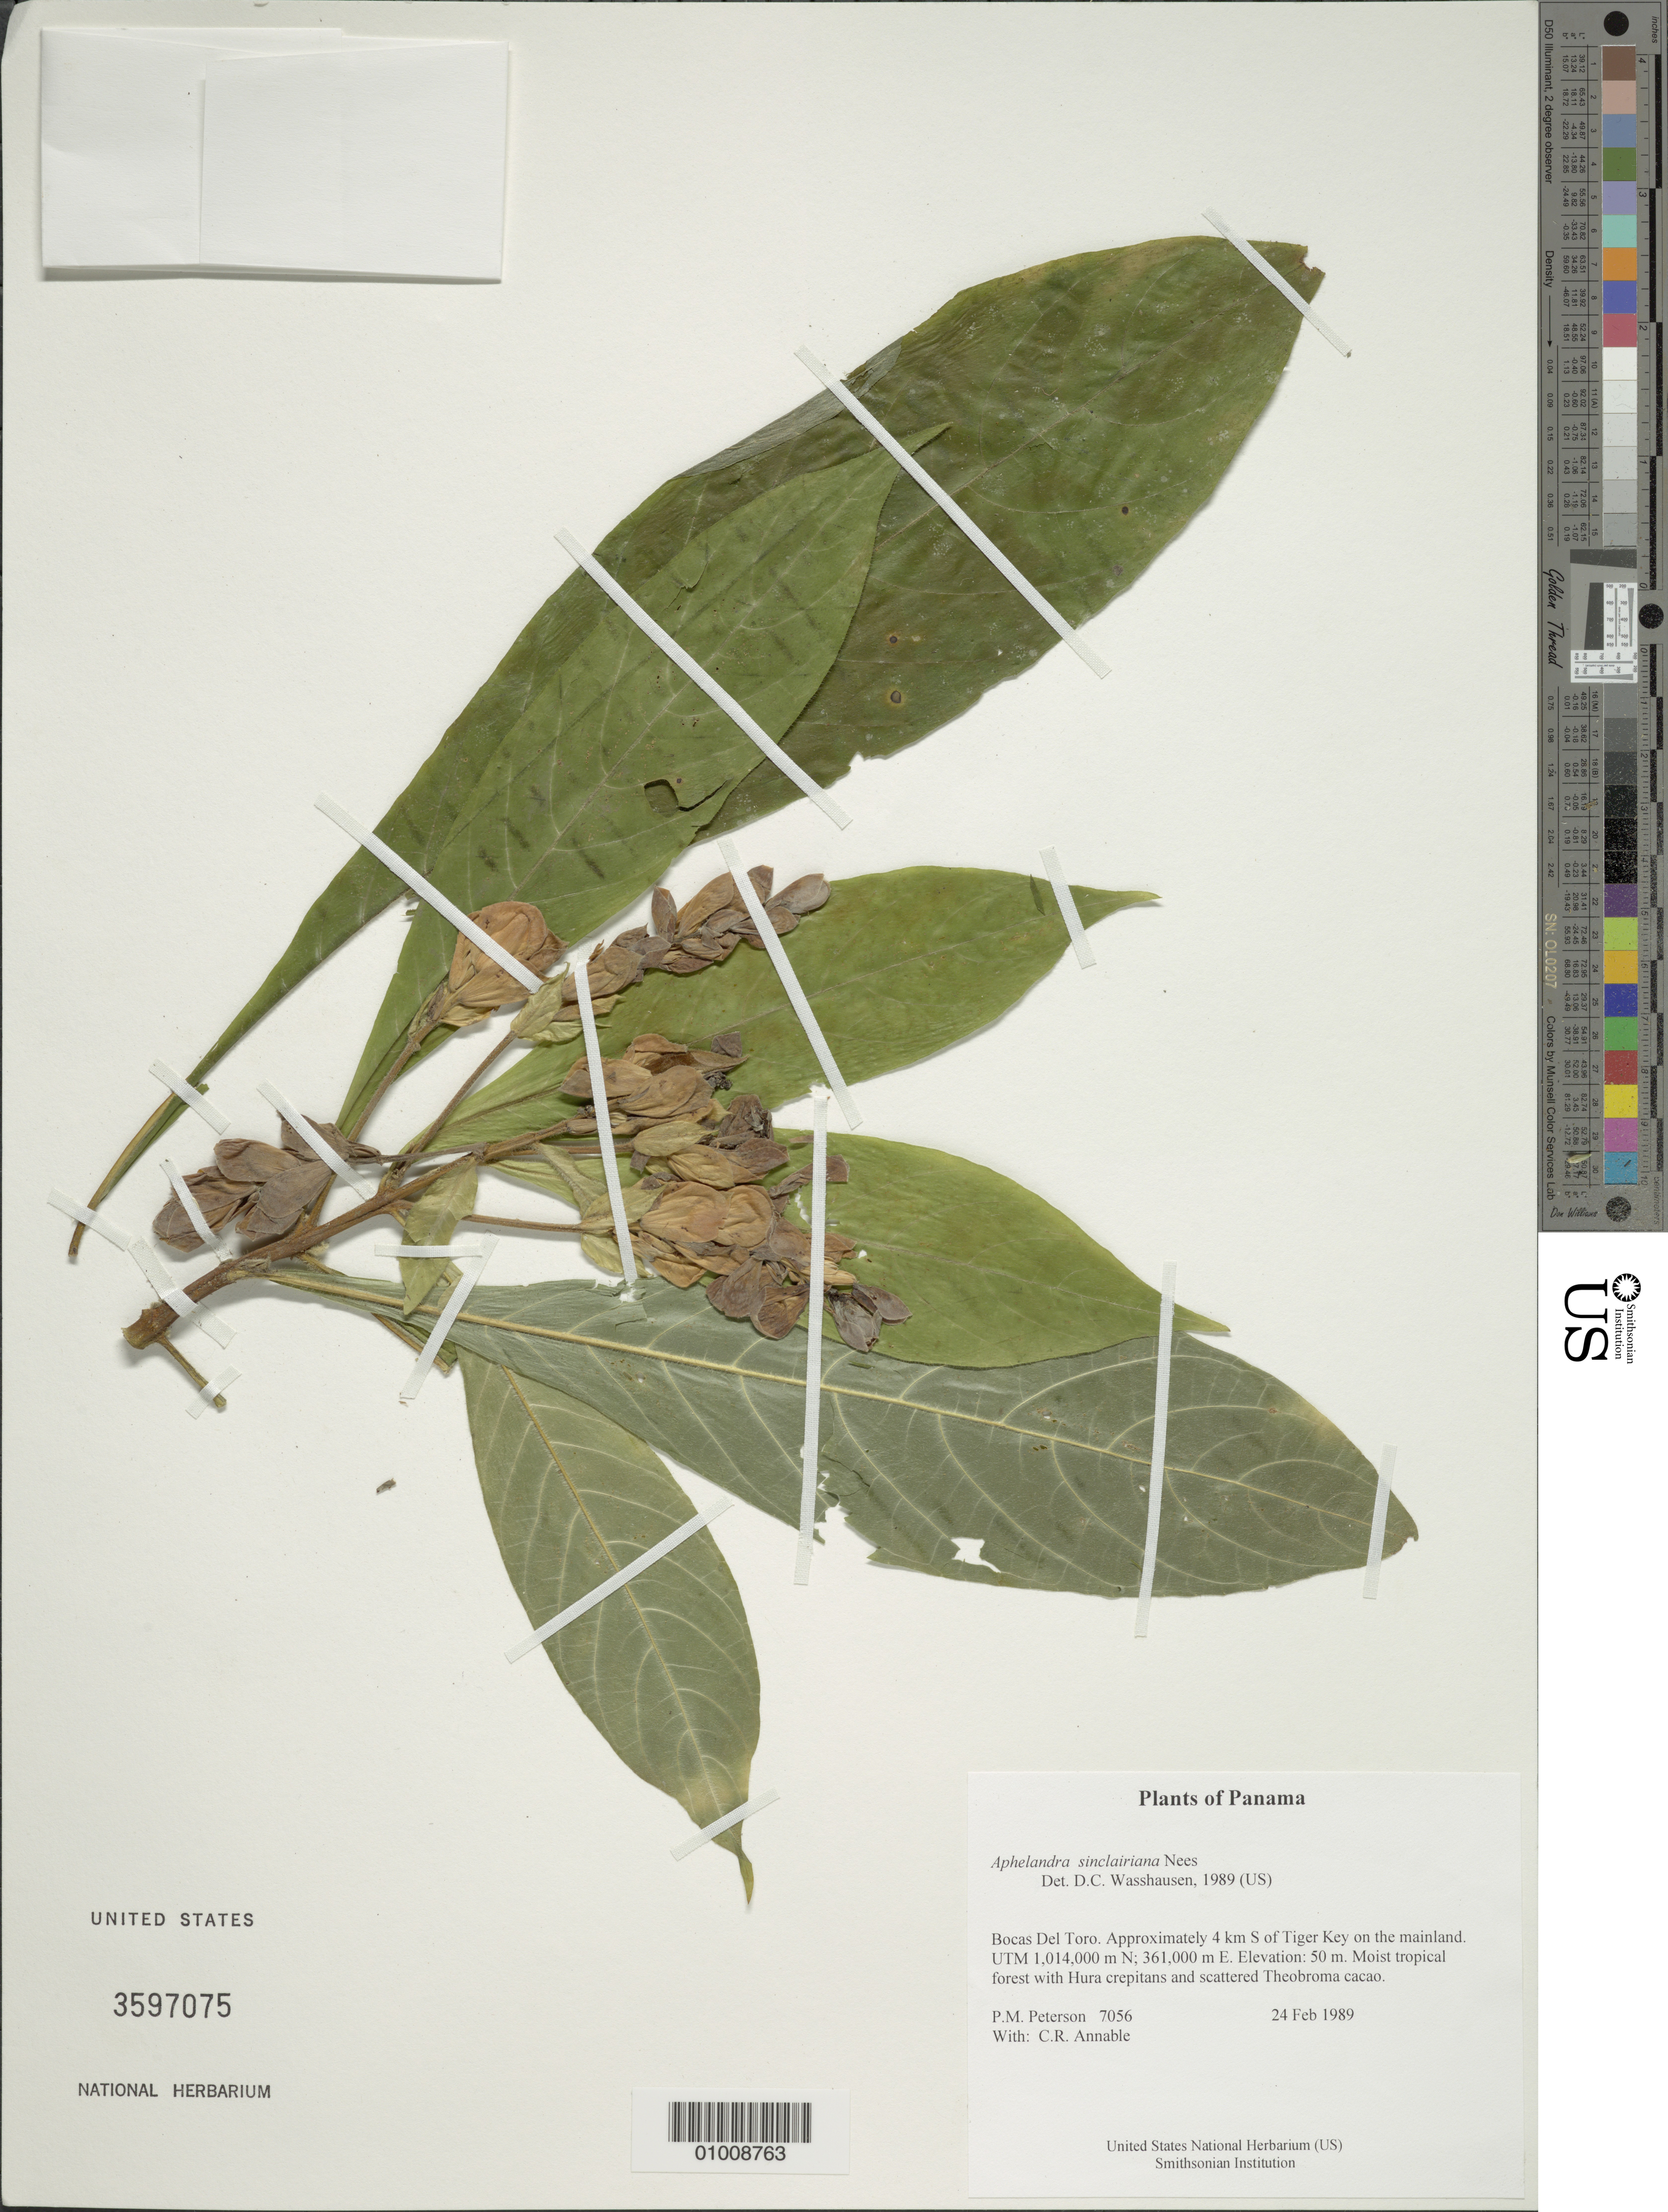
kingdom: Plantae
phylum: Tracheophyta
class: Magnoliopsida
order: Lamiales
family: Acanthaceae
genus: Aphelandra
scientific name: Aphelandra sinclairiana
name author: Nees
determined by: Wasshausen, Dieter C., (BOT), Smithsonian Institution - National Museum of Natural History (UNITED STATES)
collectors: P. M. Peterson & C. R. Annable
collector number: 07056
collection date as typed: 24 Feb 1989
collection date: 1989-02-24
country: Panama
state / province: Bocas del Toro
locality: Approximately 4 km S of Tiger Key on the mainland. UTM 1,014,000 m N; 361,000 m E.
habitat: Moist tropical forest with Hura crepitans and scattered Theobroma cacao.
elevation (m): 50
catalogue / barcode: US 3597075